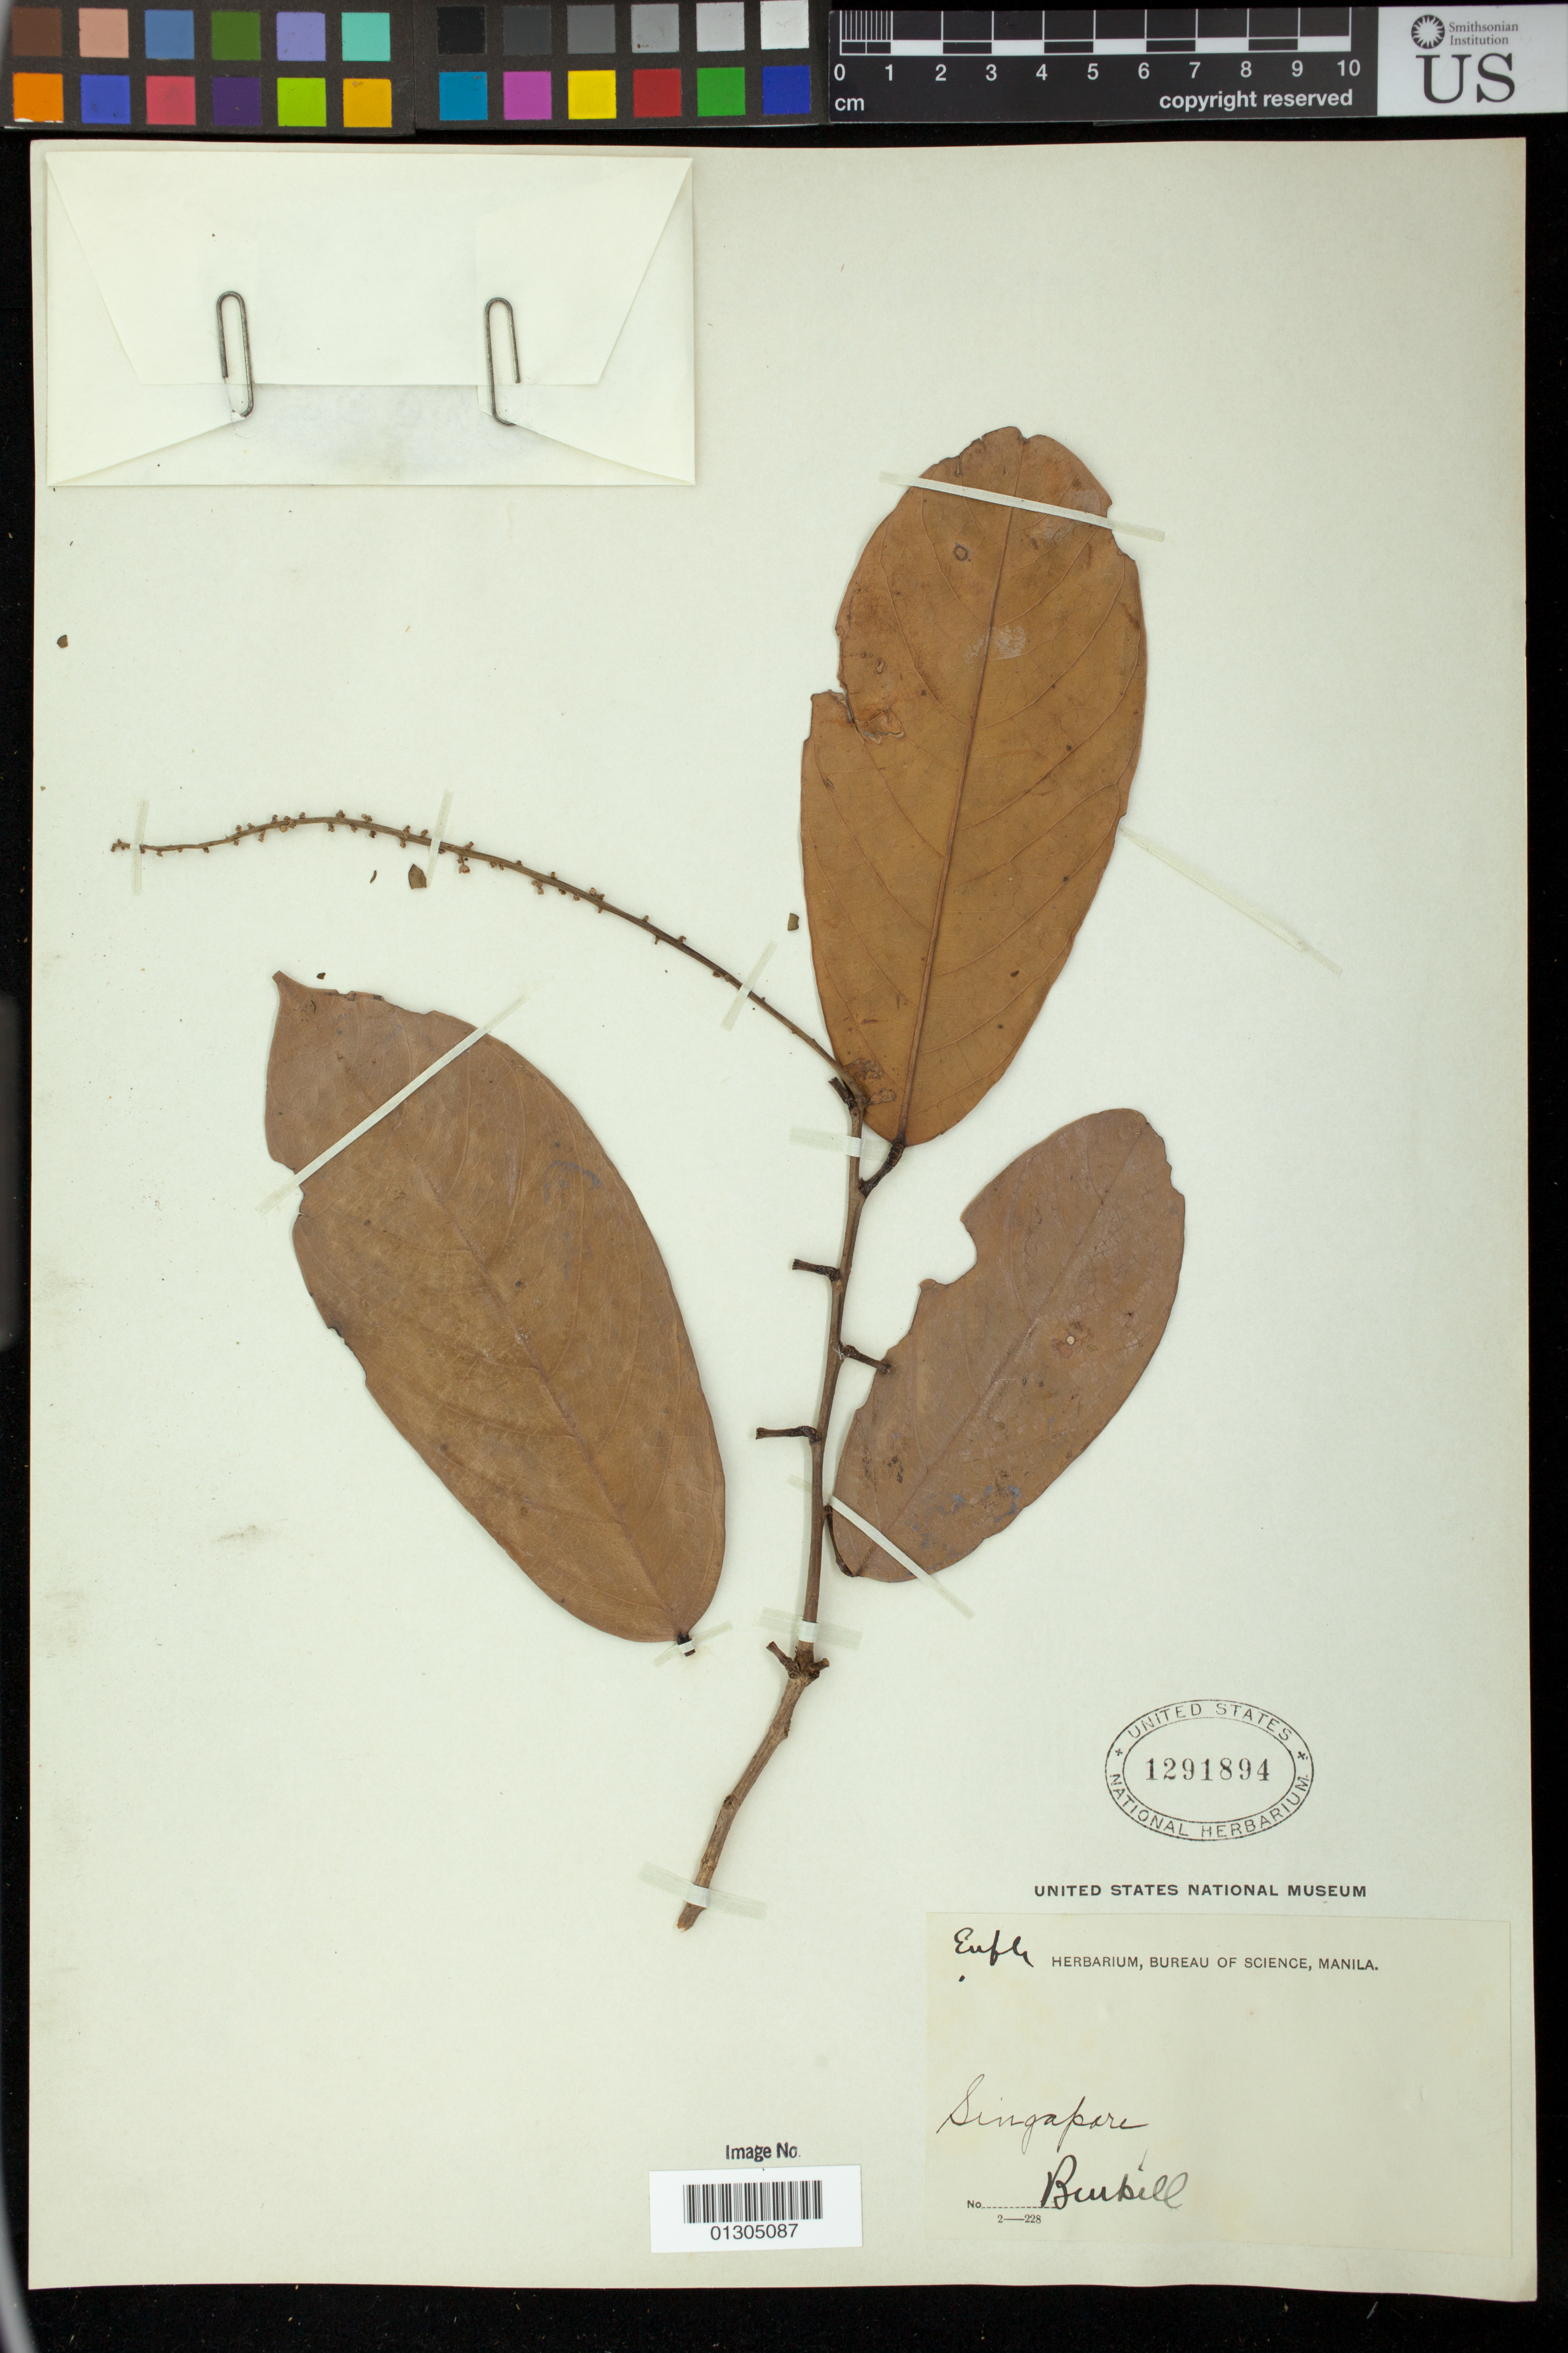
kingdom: Plantae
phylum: Tracheophyta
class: Magnoliopsida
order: Malpighiales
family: Euphorbiaceae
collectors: H. M. Burkill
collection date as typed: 03 002 1958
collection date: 1958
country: Singapore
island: Singapore Island ?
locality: Mount Faber [Malay Peninsula]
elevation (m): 60.96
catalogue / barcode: US 1291894